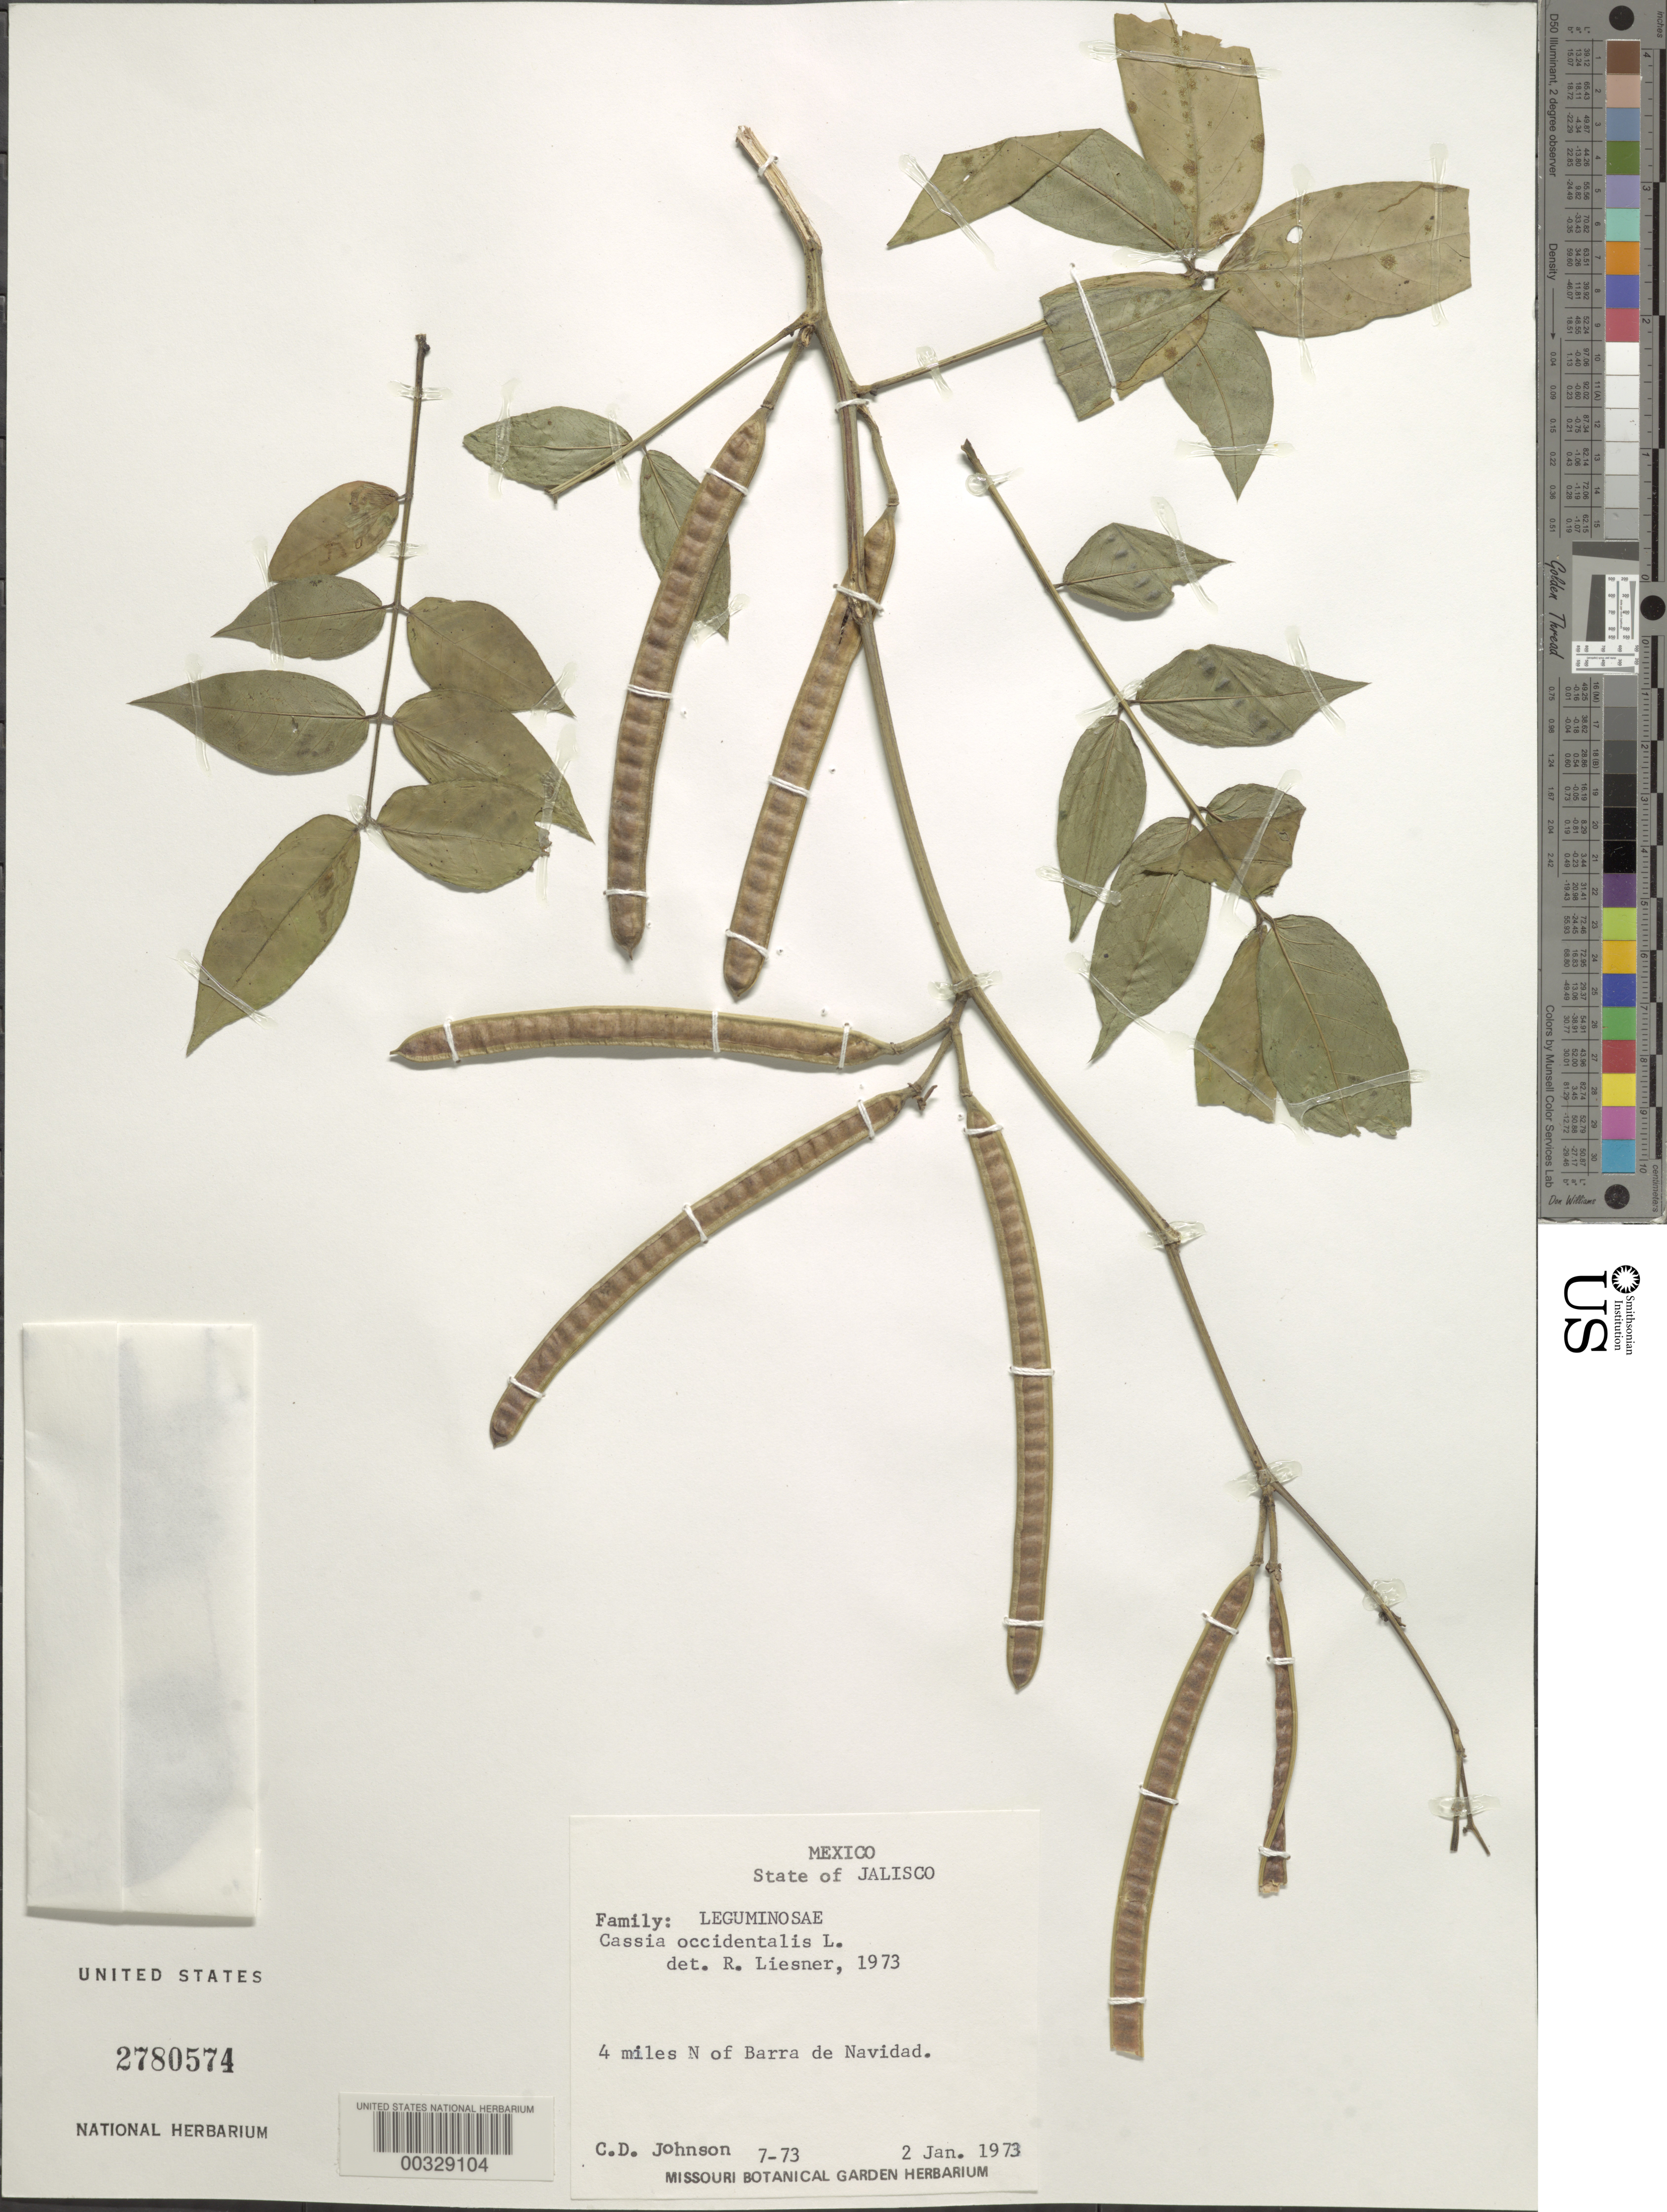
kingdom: Plantae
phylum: Tracheophyta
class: Magnoliopsida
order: Fabales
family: Fabaceae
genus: Senna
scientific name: Senna occidentalis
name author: (L.) Link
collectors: C. D. Johnson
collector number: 7-73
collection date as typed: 02 Jan 1973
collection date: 1973-01-02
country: Mexico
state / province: Jalisco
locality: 4 mi N of Barra de Navidad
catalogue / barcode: US 2780574